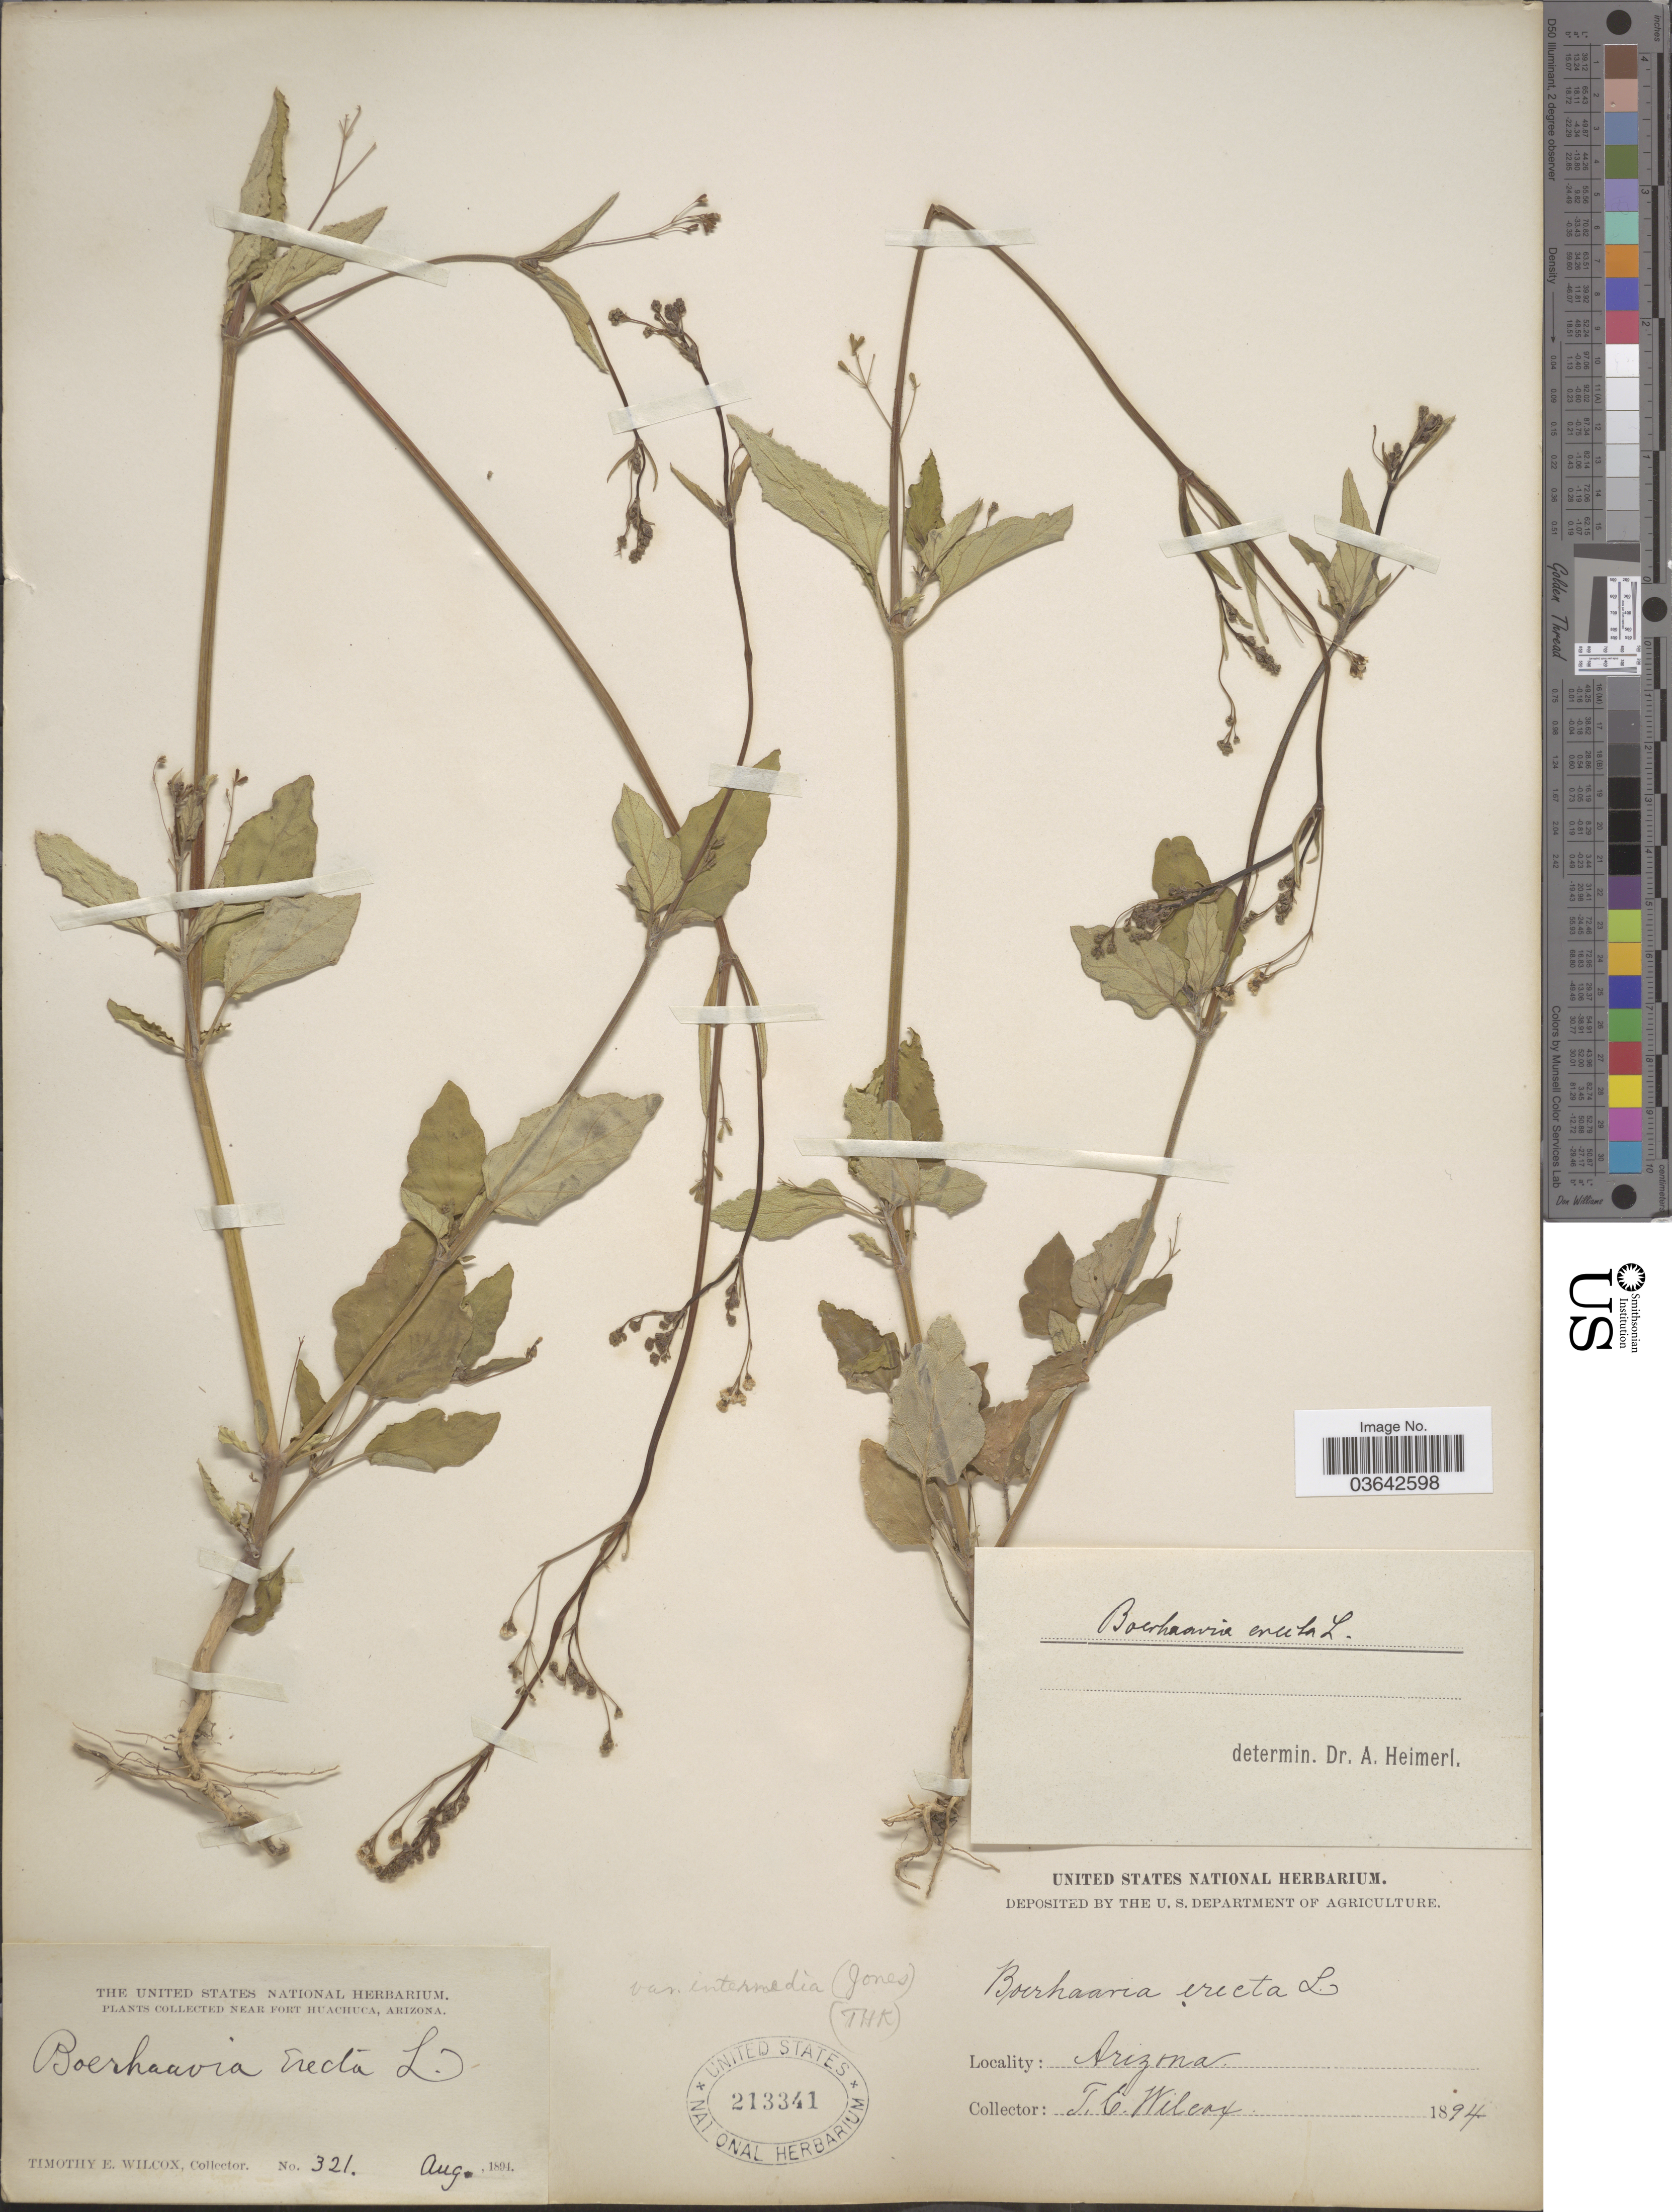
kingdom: Plantae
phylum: Tracheophyta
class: Magnoliopsida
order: Caryophyllales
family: Nyctaginaceae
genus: Boerhavia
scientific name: Boerhavia intermedia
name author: M.E. Jones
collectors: T. E. Wilcox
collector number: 321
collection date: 1894-08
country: United States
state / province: Arizona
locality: Near Fort Huachuca.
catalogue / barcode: US 213341